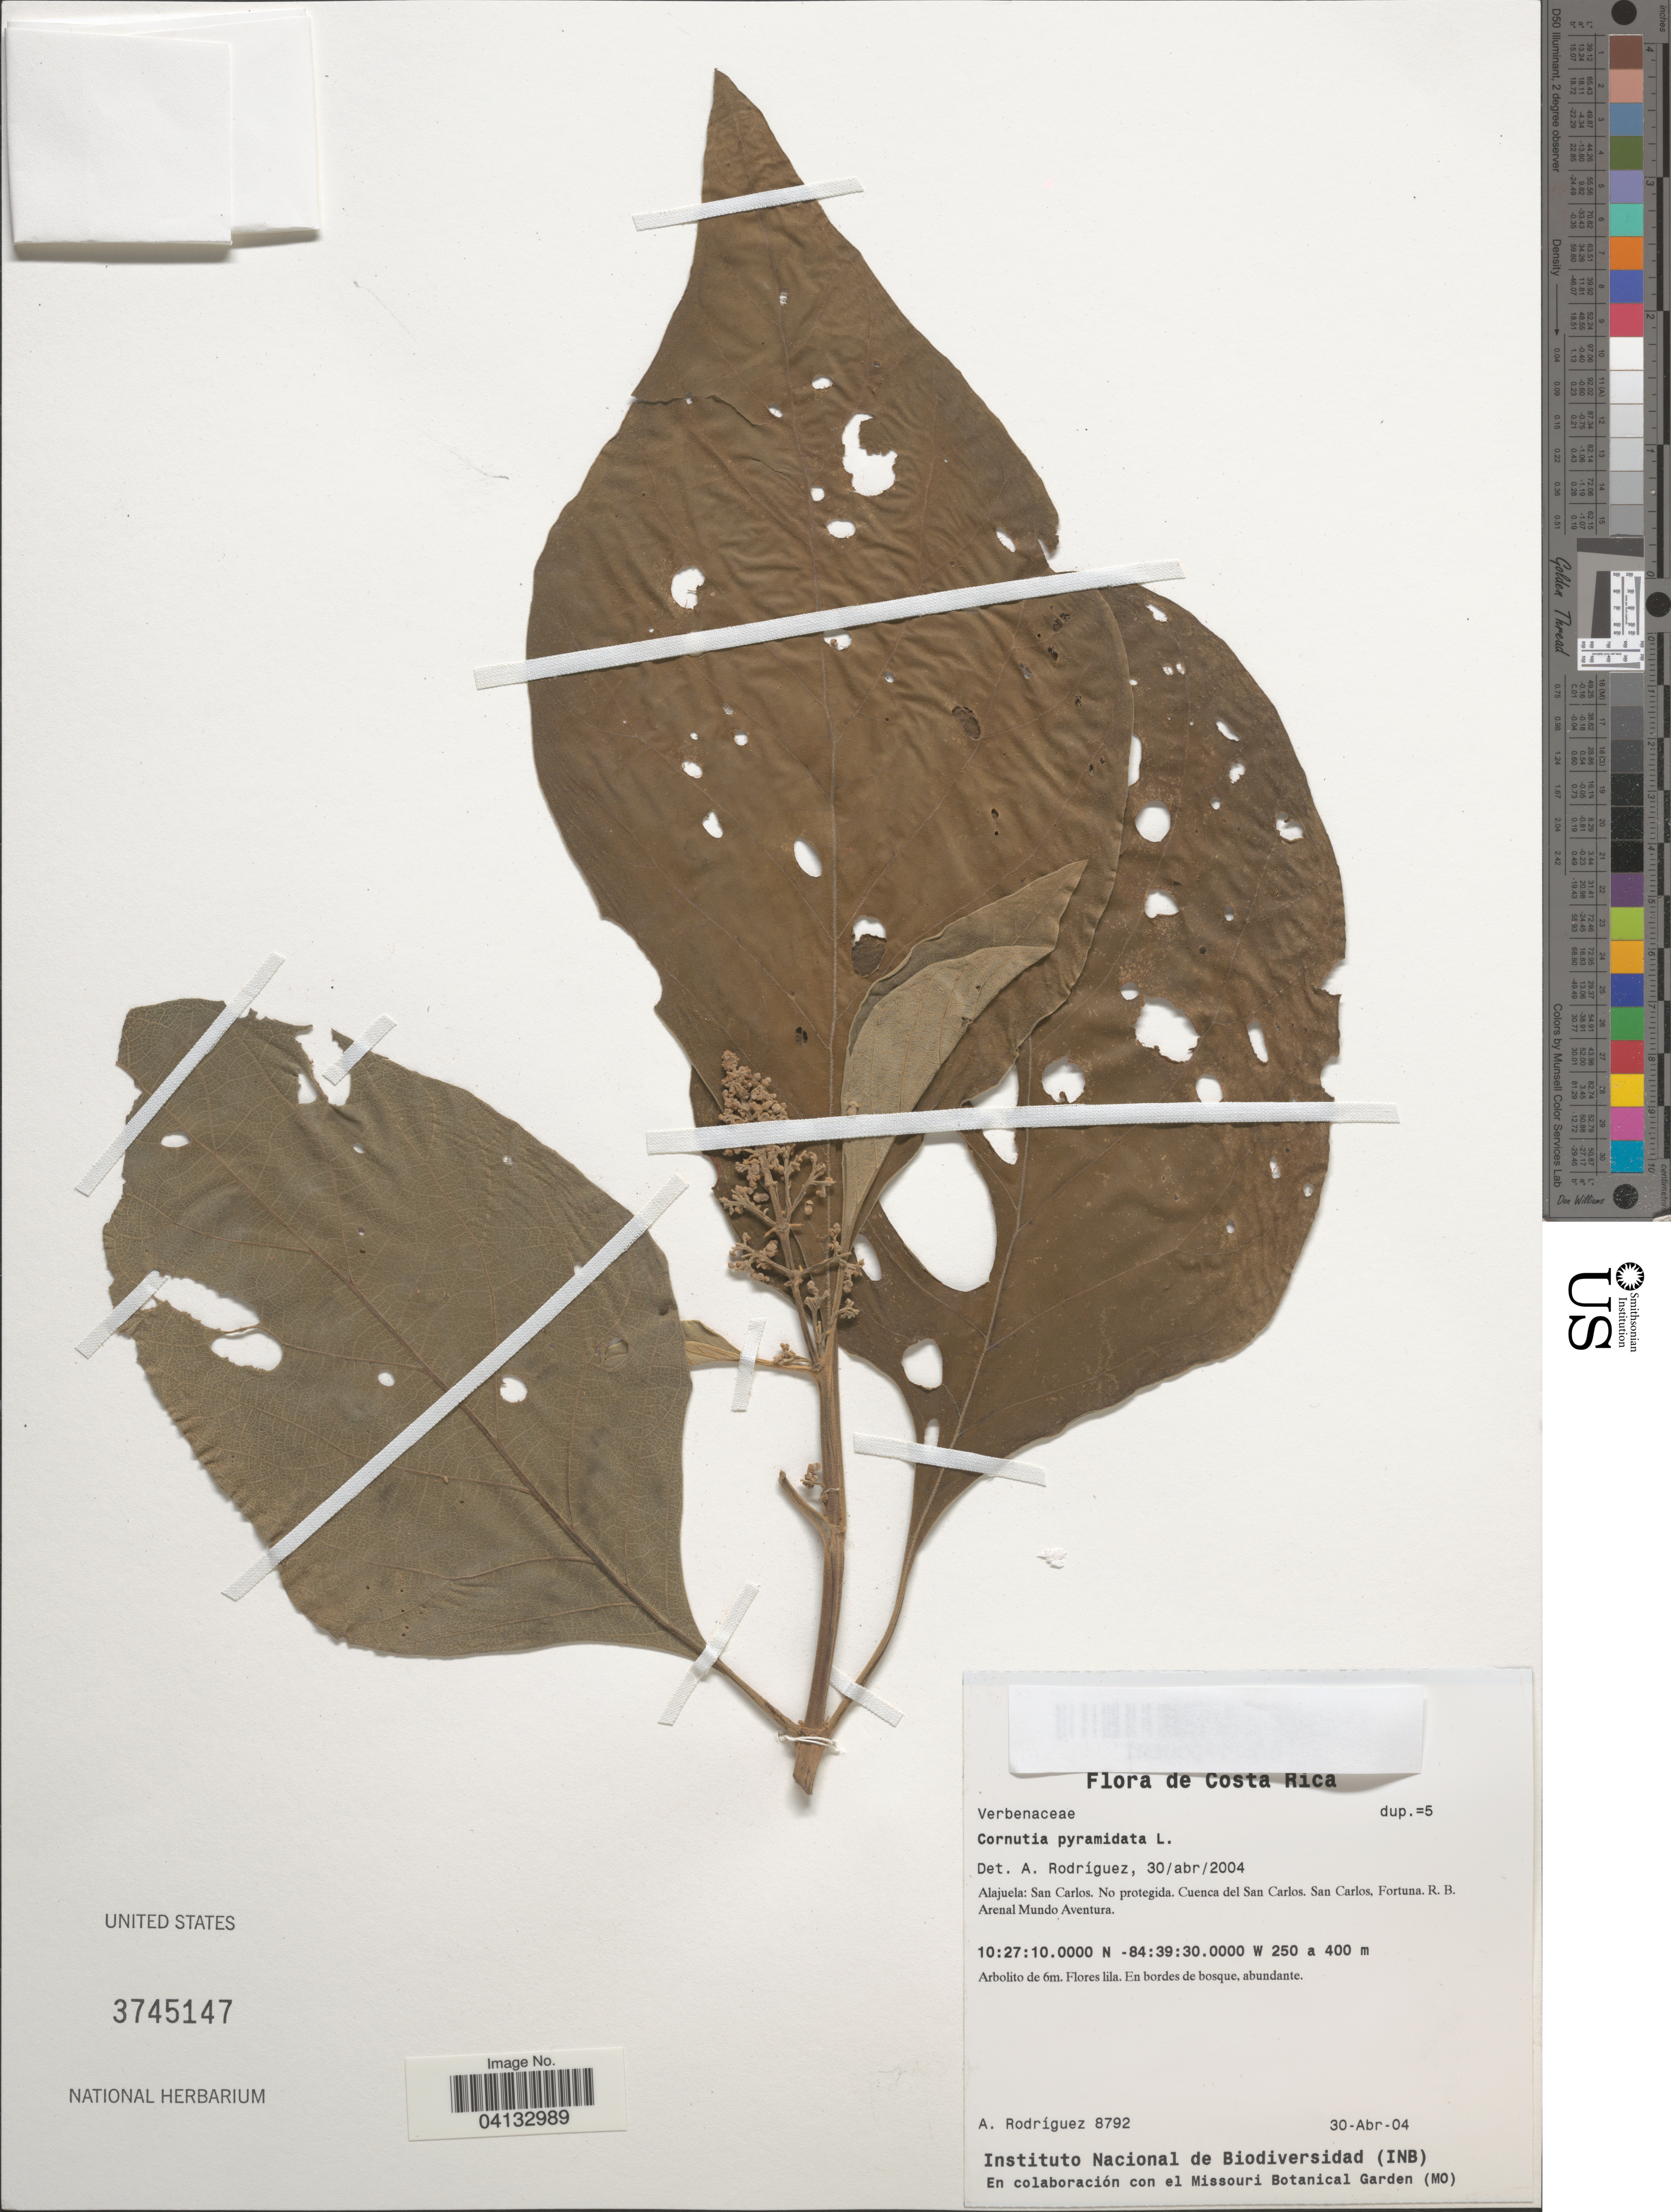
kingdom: Plantae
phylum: Tracheophyta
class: Magnoliopsida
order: Lamiales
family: Lamiaceae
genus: Cornutia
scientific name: Cornutia pyramidata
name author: L.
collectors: A. Rodríguez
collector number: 8792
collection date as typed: Transcribed d/m/y: 30/4/4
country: Costa Rica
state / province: Alajuela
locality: San Carlos. No protegida. Cuenca del San Carlos. San Carlos, Fortuna. R. B. Arenal Mundo Aventura.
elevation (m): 250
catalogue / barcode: US 3745147